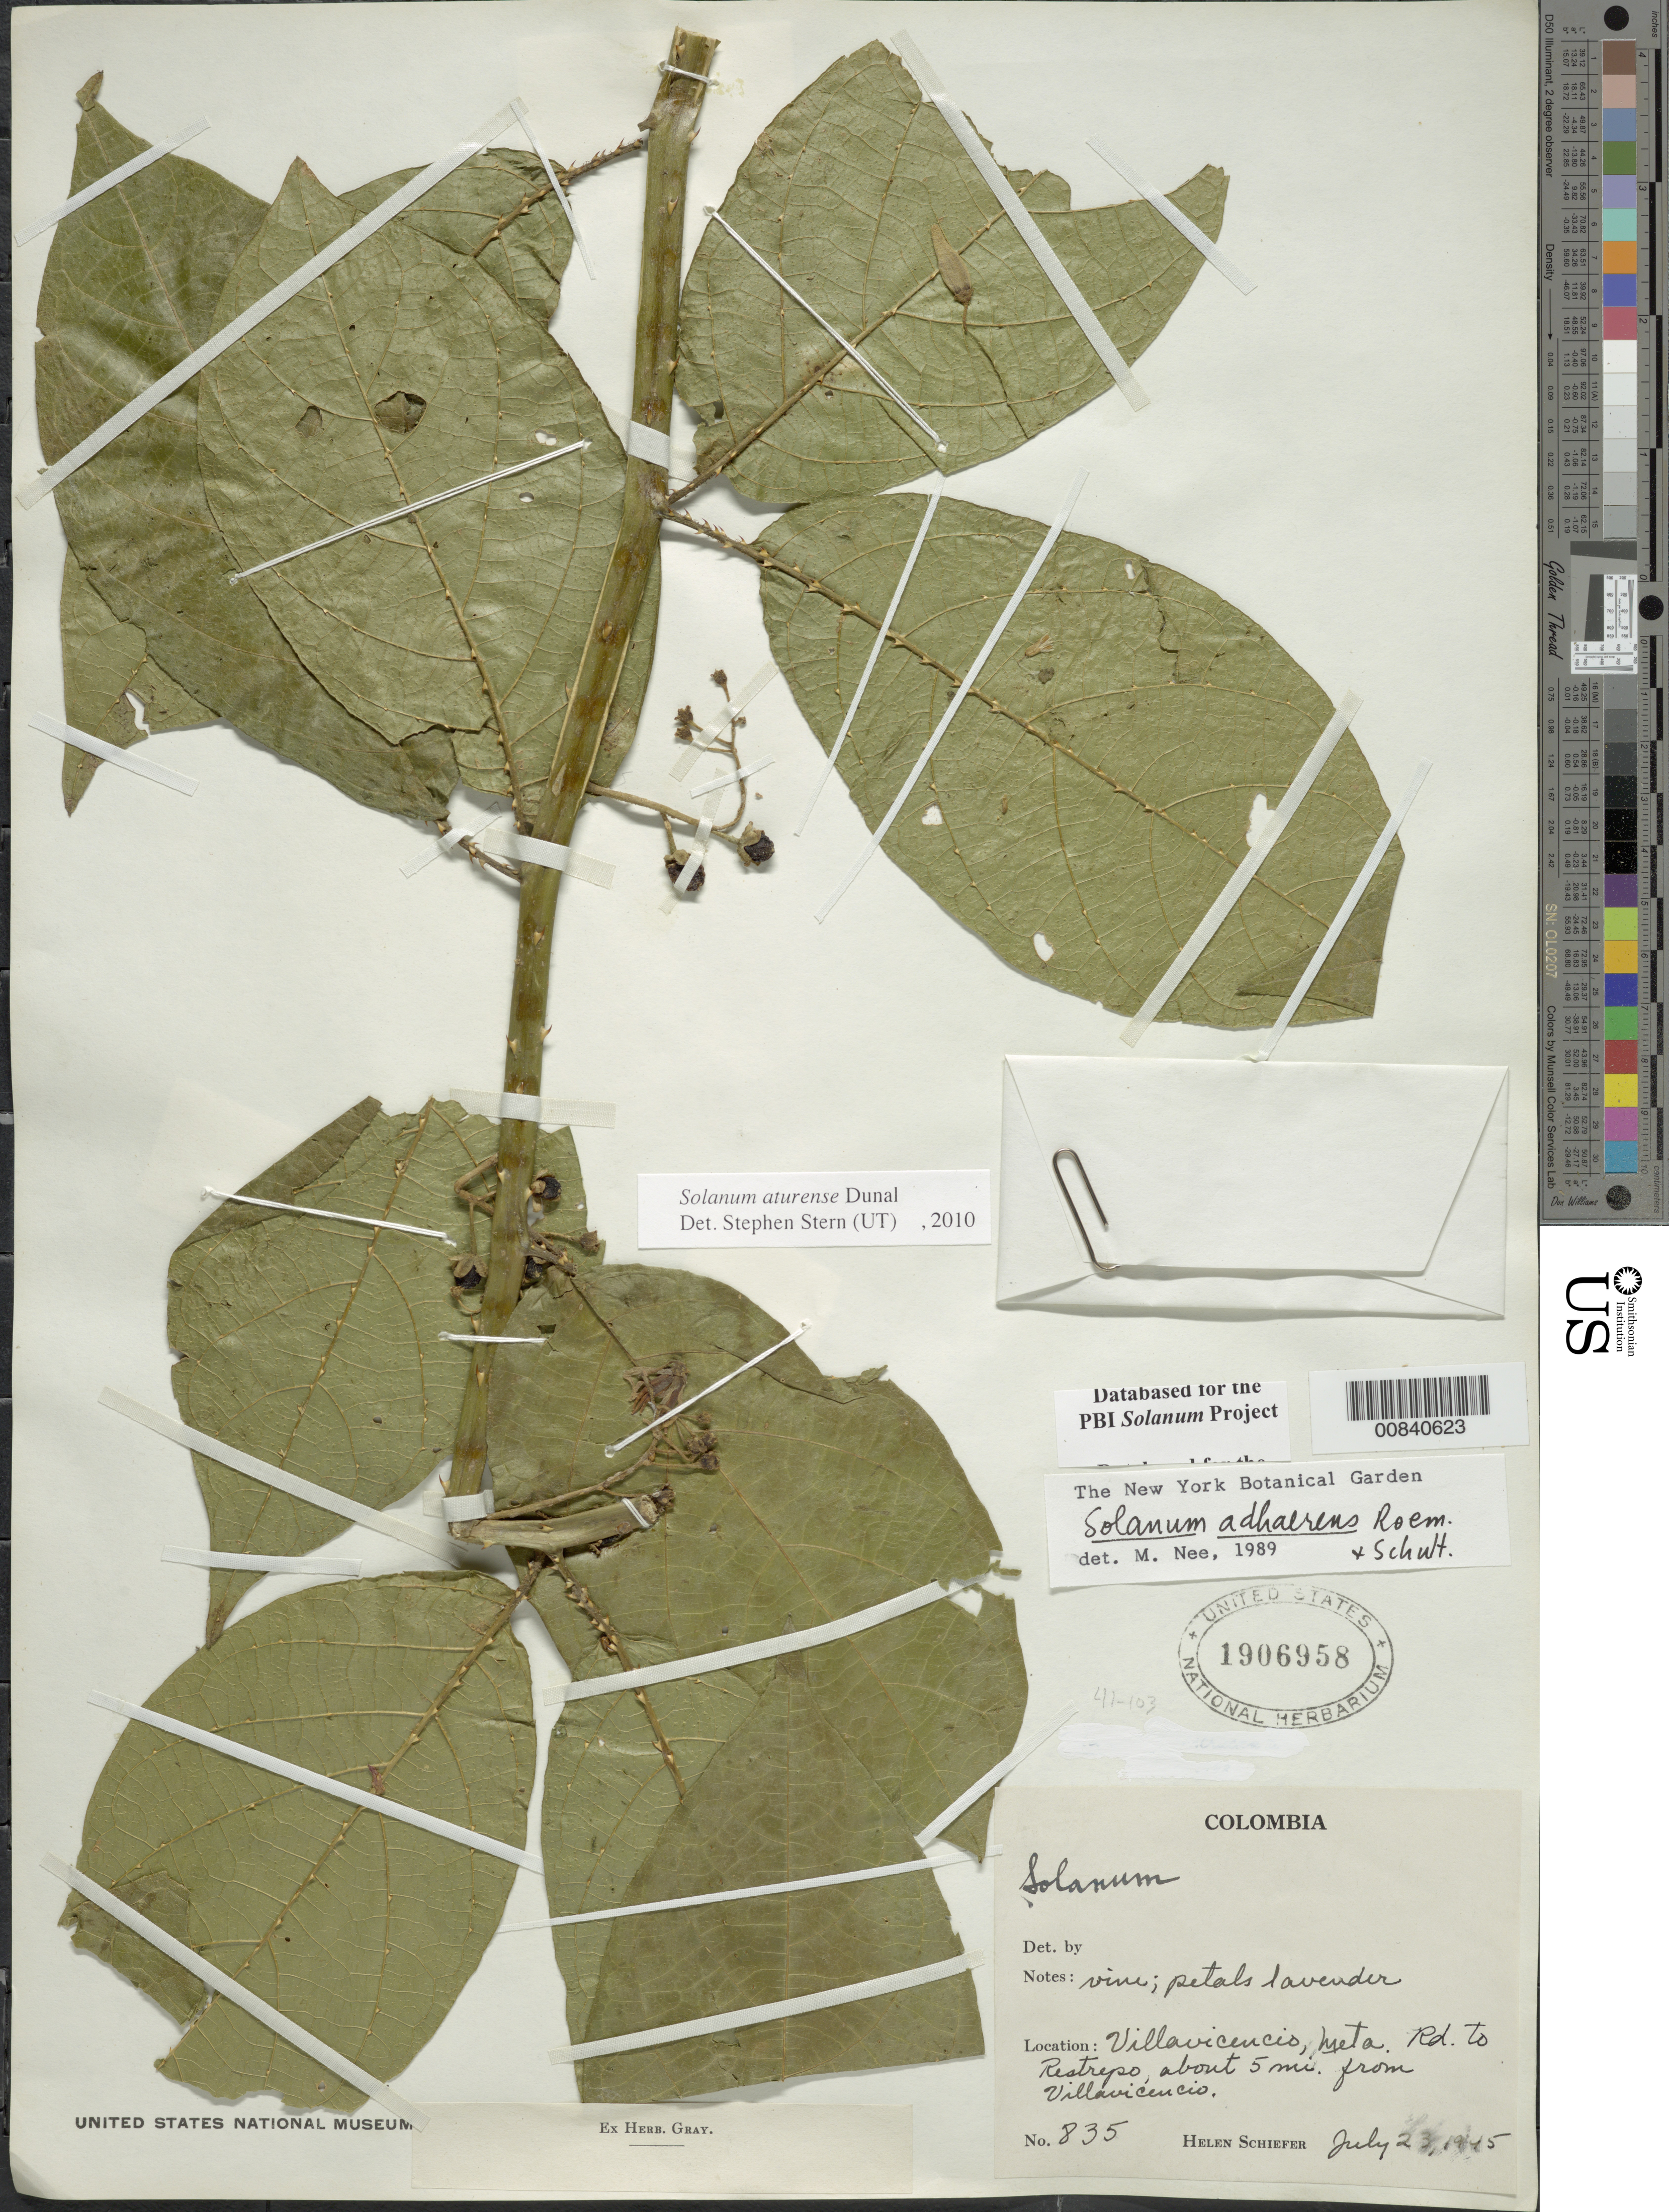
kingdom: Plantae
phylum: Tracheophyta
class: Magnoliopsida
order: Solanales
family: Solanaceae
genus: Solanum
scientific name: Solanum aturense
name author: Dunal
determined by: Stern, Stephen, (UNITED STATES)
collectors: H. Schiefer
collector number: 835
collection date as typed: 23 Jul 1945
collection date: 1945-07-23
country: Colombia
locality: Villavicencio, meta. Rd. to Restrepo, about 5 mi. from Villavicencio.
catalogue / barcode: US 1906958